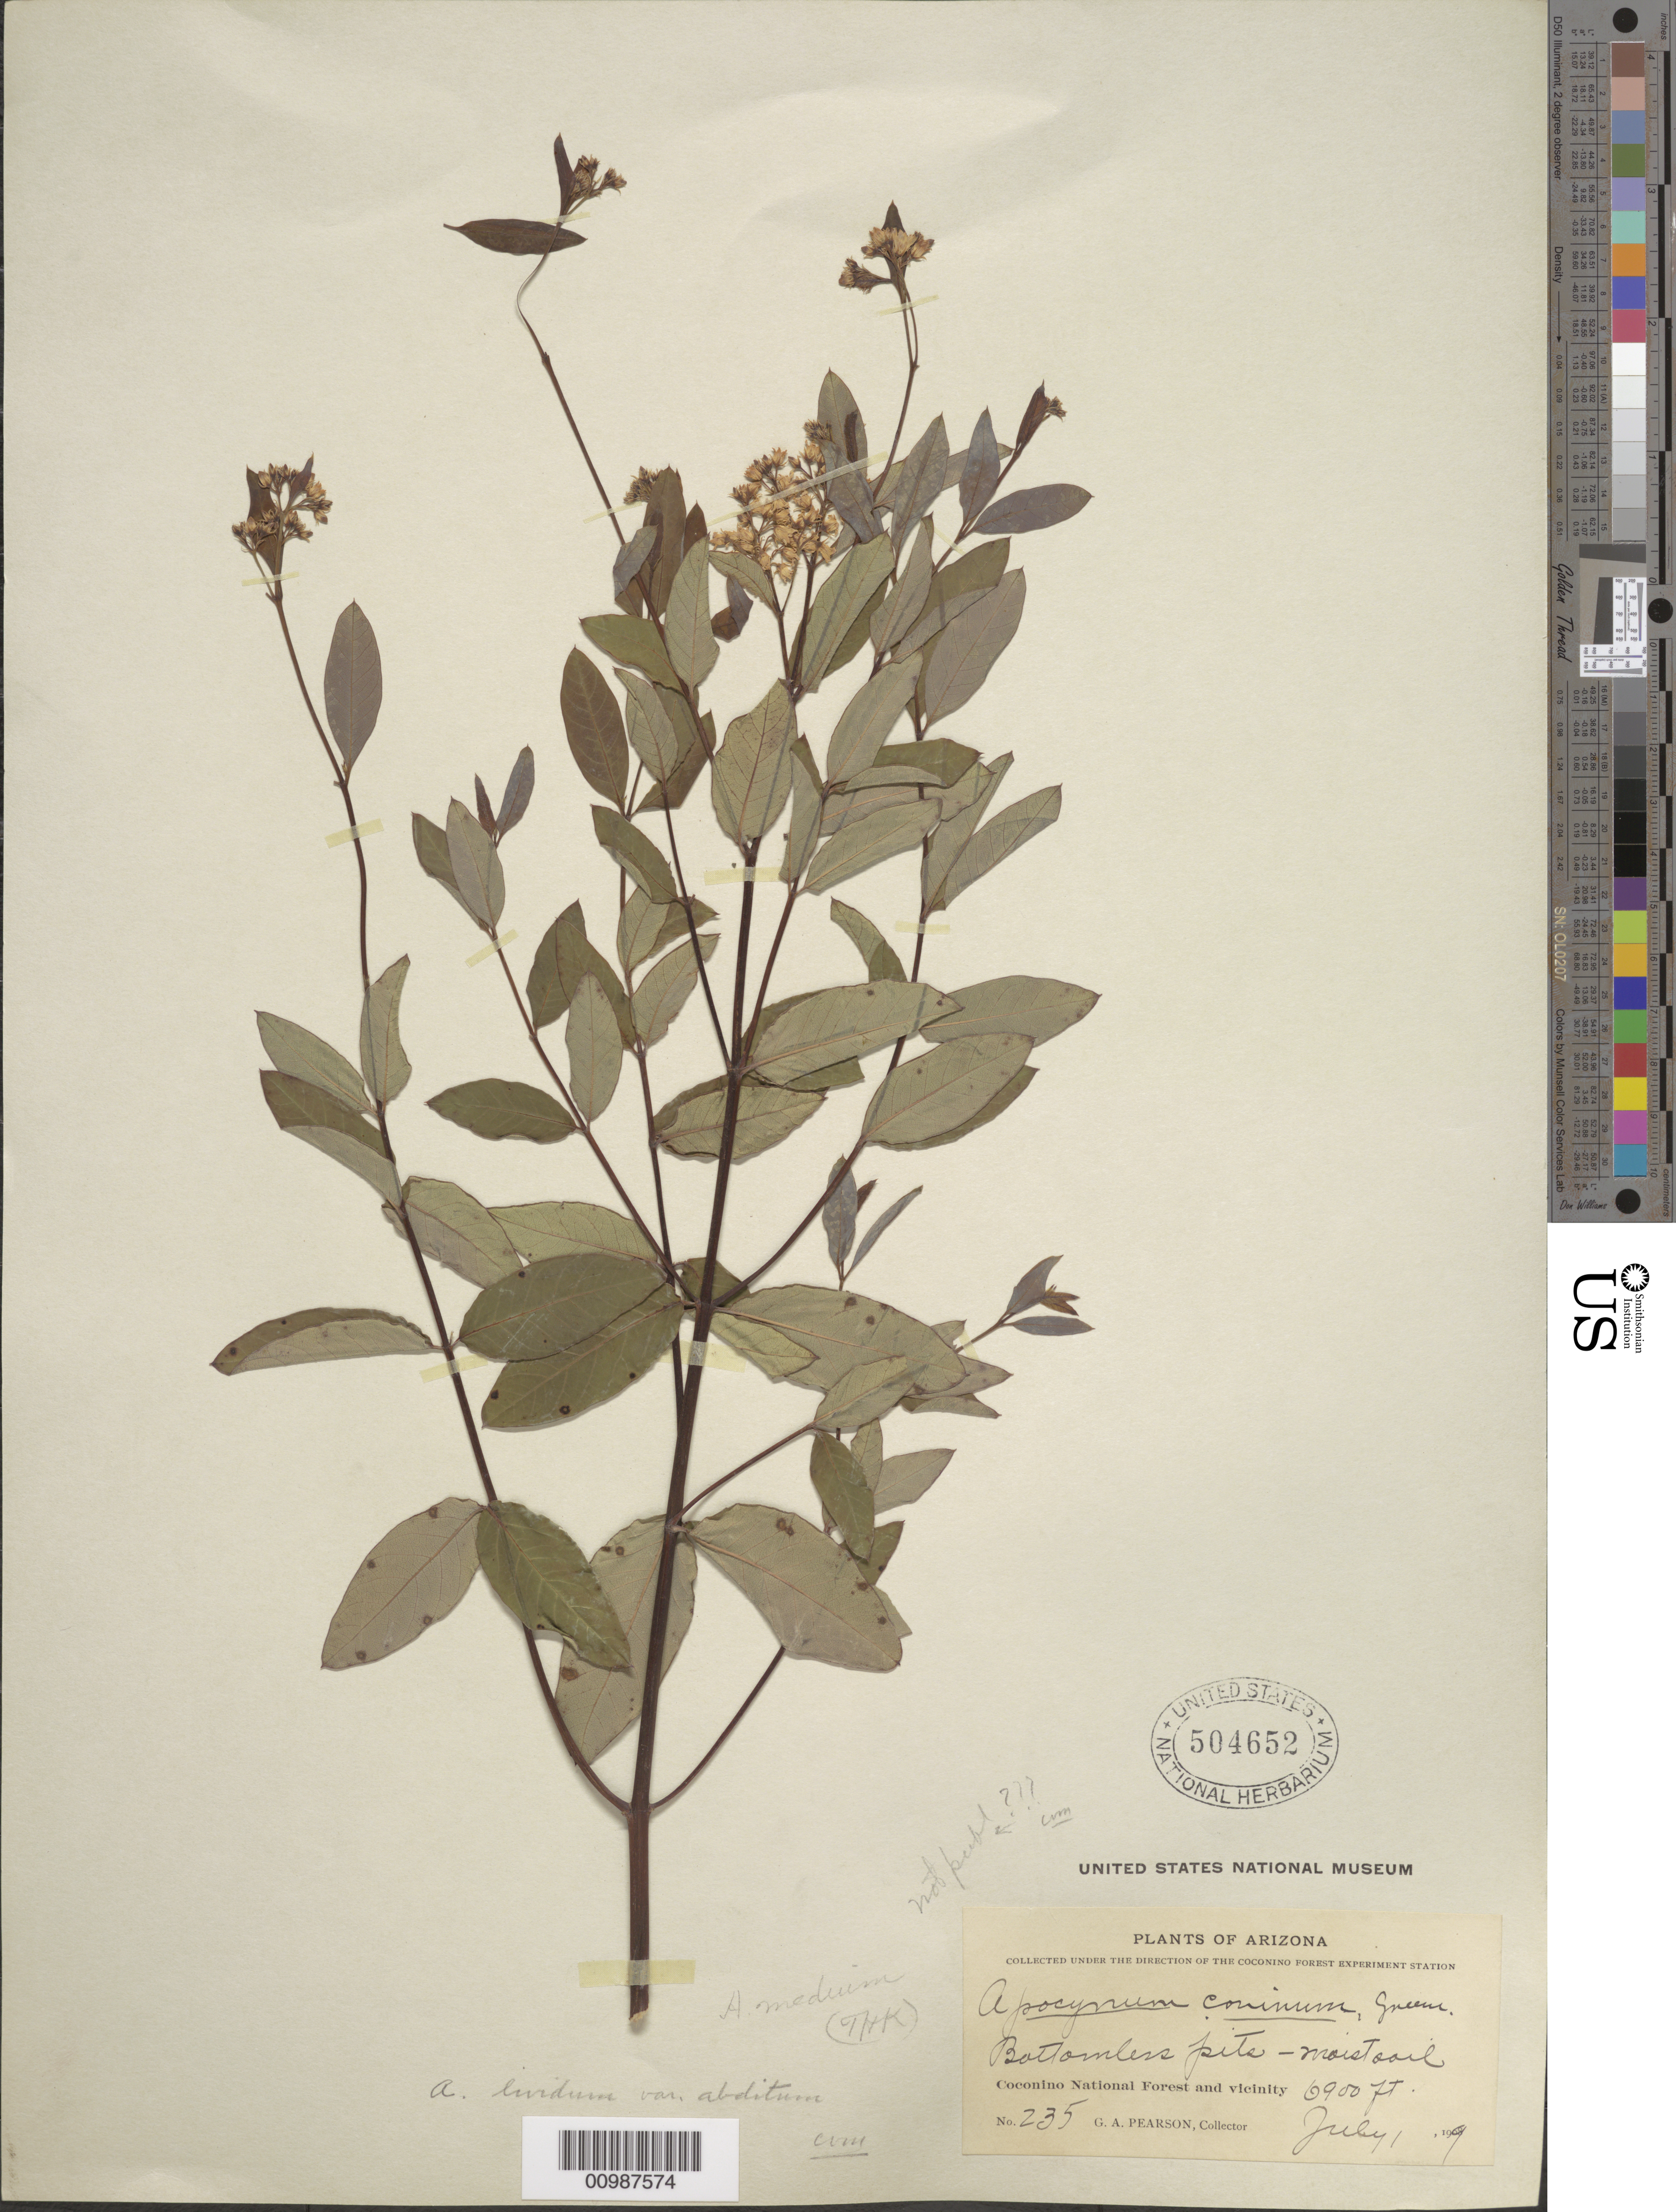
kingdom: Plantae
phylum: Tracheophyta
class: Magnoliopsida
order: Gentianales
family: Apocynaceae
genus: Apocynum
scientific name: Apocynum medium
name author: Greene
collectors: G. A. Pearson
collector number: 235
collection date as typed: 01 Jul 1909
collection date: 1909-07-01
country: United States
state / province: Arizona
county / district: Coconino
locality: Bottomless Pits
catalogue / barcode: US 504652